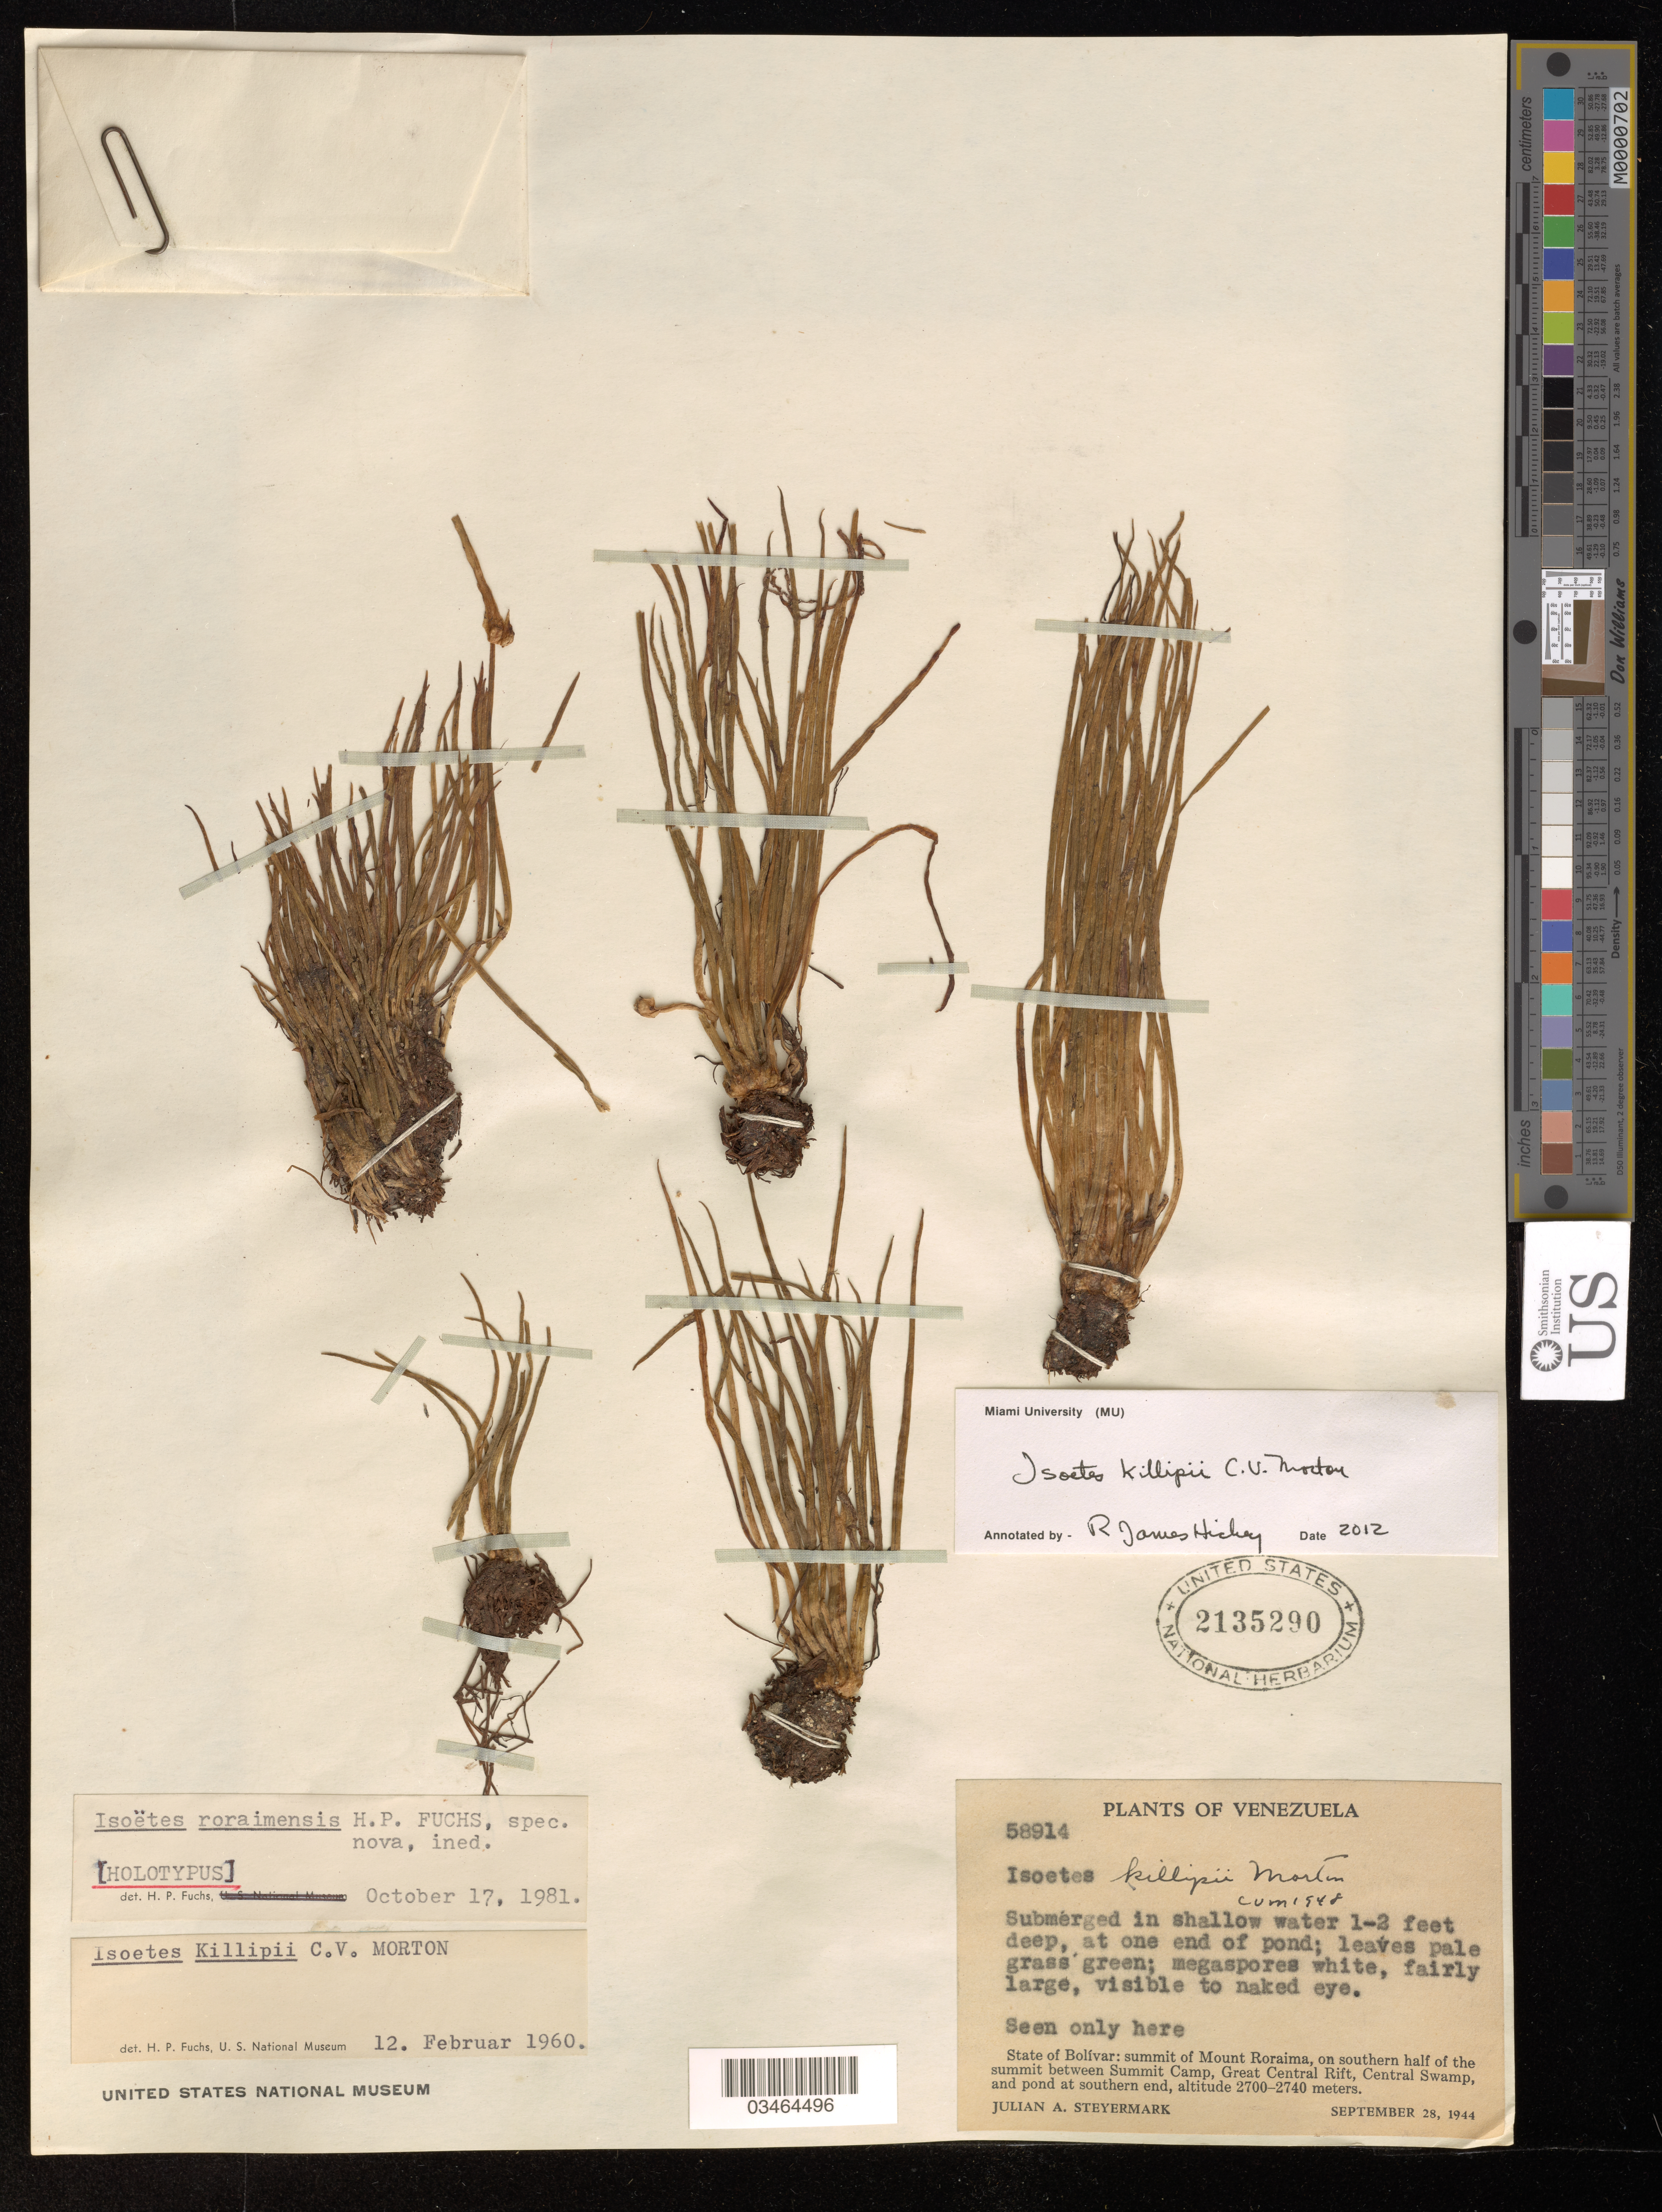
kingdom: Plantae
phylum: Tracheophyta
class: Lycopodiopsida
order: Isoetales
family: Isoetaceae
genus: Isoetes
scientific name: Isoetes killipii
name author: C.V. Morton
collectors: J. Steyermark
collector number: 58914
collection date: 1944-09-28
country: Venezuela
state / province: Bolivar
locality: Summit of Mount Roraima, on southern half of the summit between Summit Camp, Great Central Rift, Central Swamp and pond at southern end.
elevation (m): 2700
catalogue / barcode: US 2135290